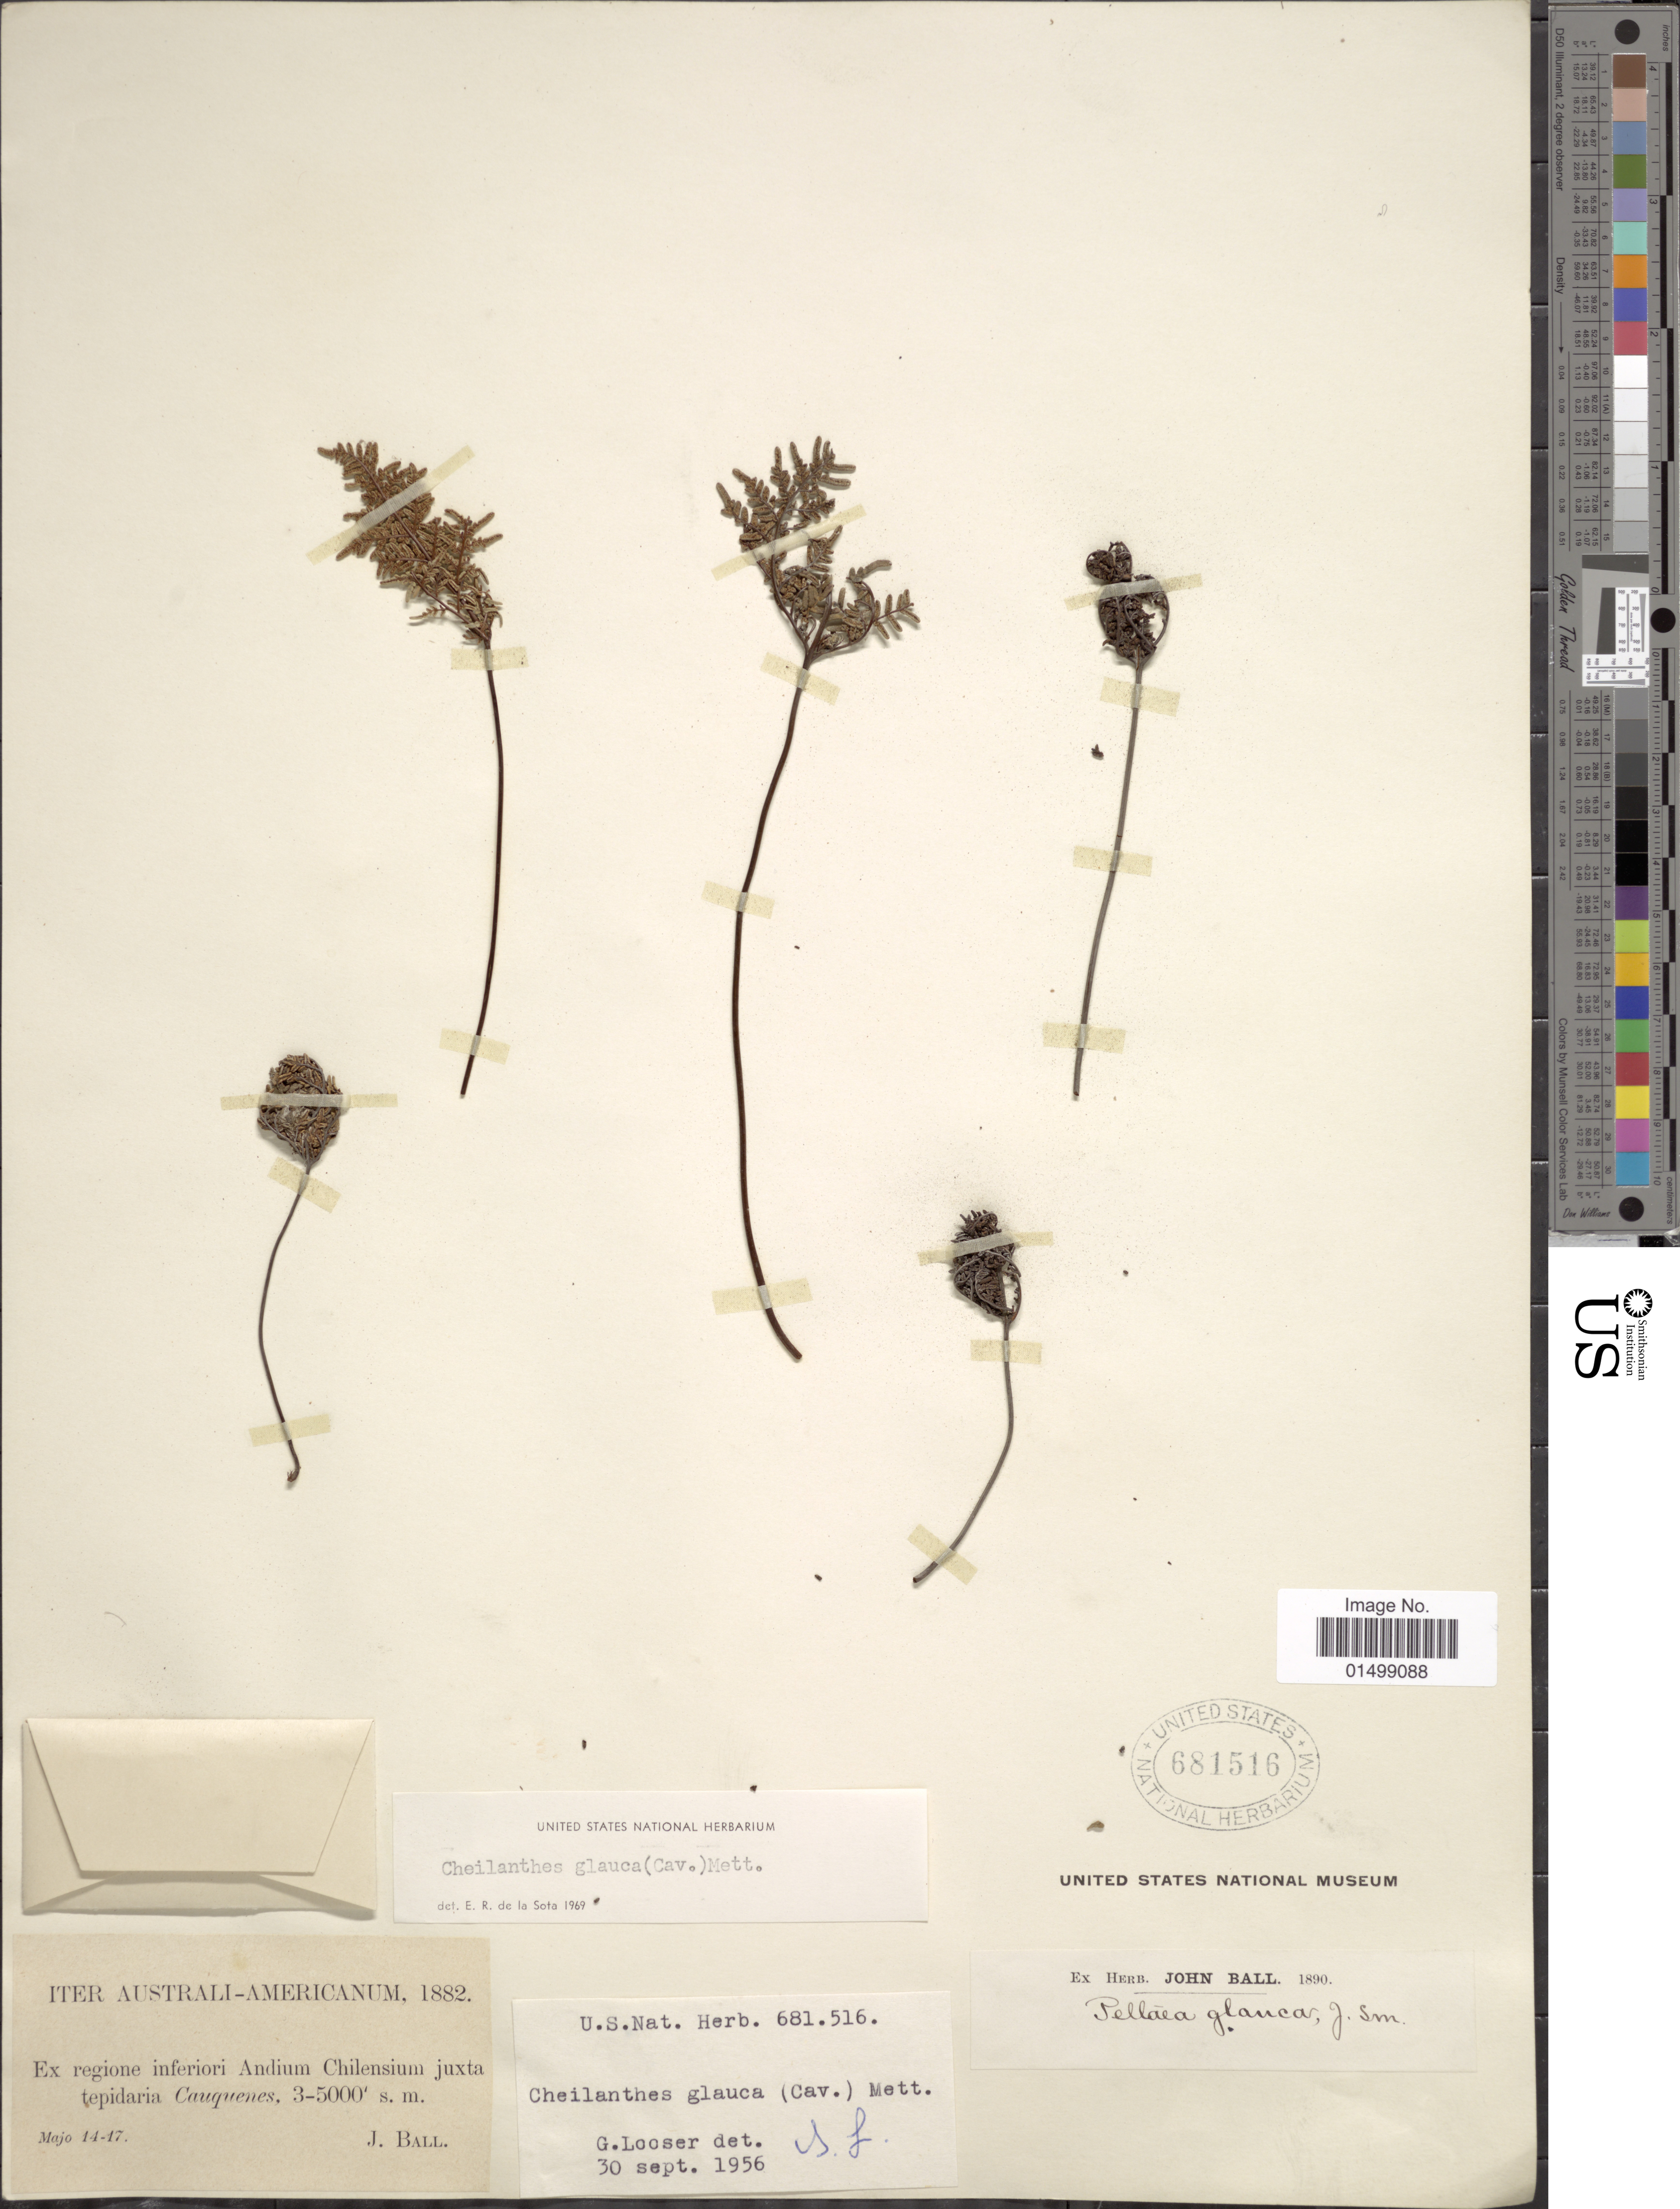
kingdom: Plantae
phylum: Tracheophyta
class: Polypodiopsida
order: Polypodiales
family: Pteridaceae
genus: Cheilanthes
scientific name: Cheilanthes glauca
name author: (Cav.) Mett.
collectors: J. Ball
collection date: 1882-05-14/1882-05-17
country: Chile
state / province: Maule (VII)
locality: Ex Regione inferiori Andium Chilensium juxta tepidaria Cauquenes.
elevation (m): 914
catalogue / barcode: US 681516